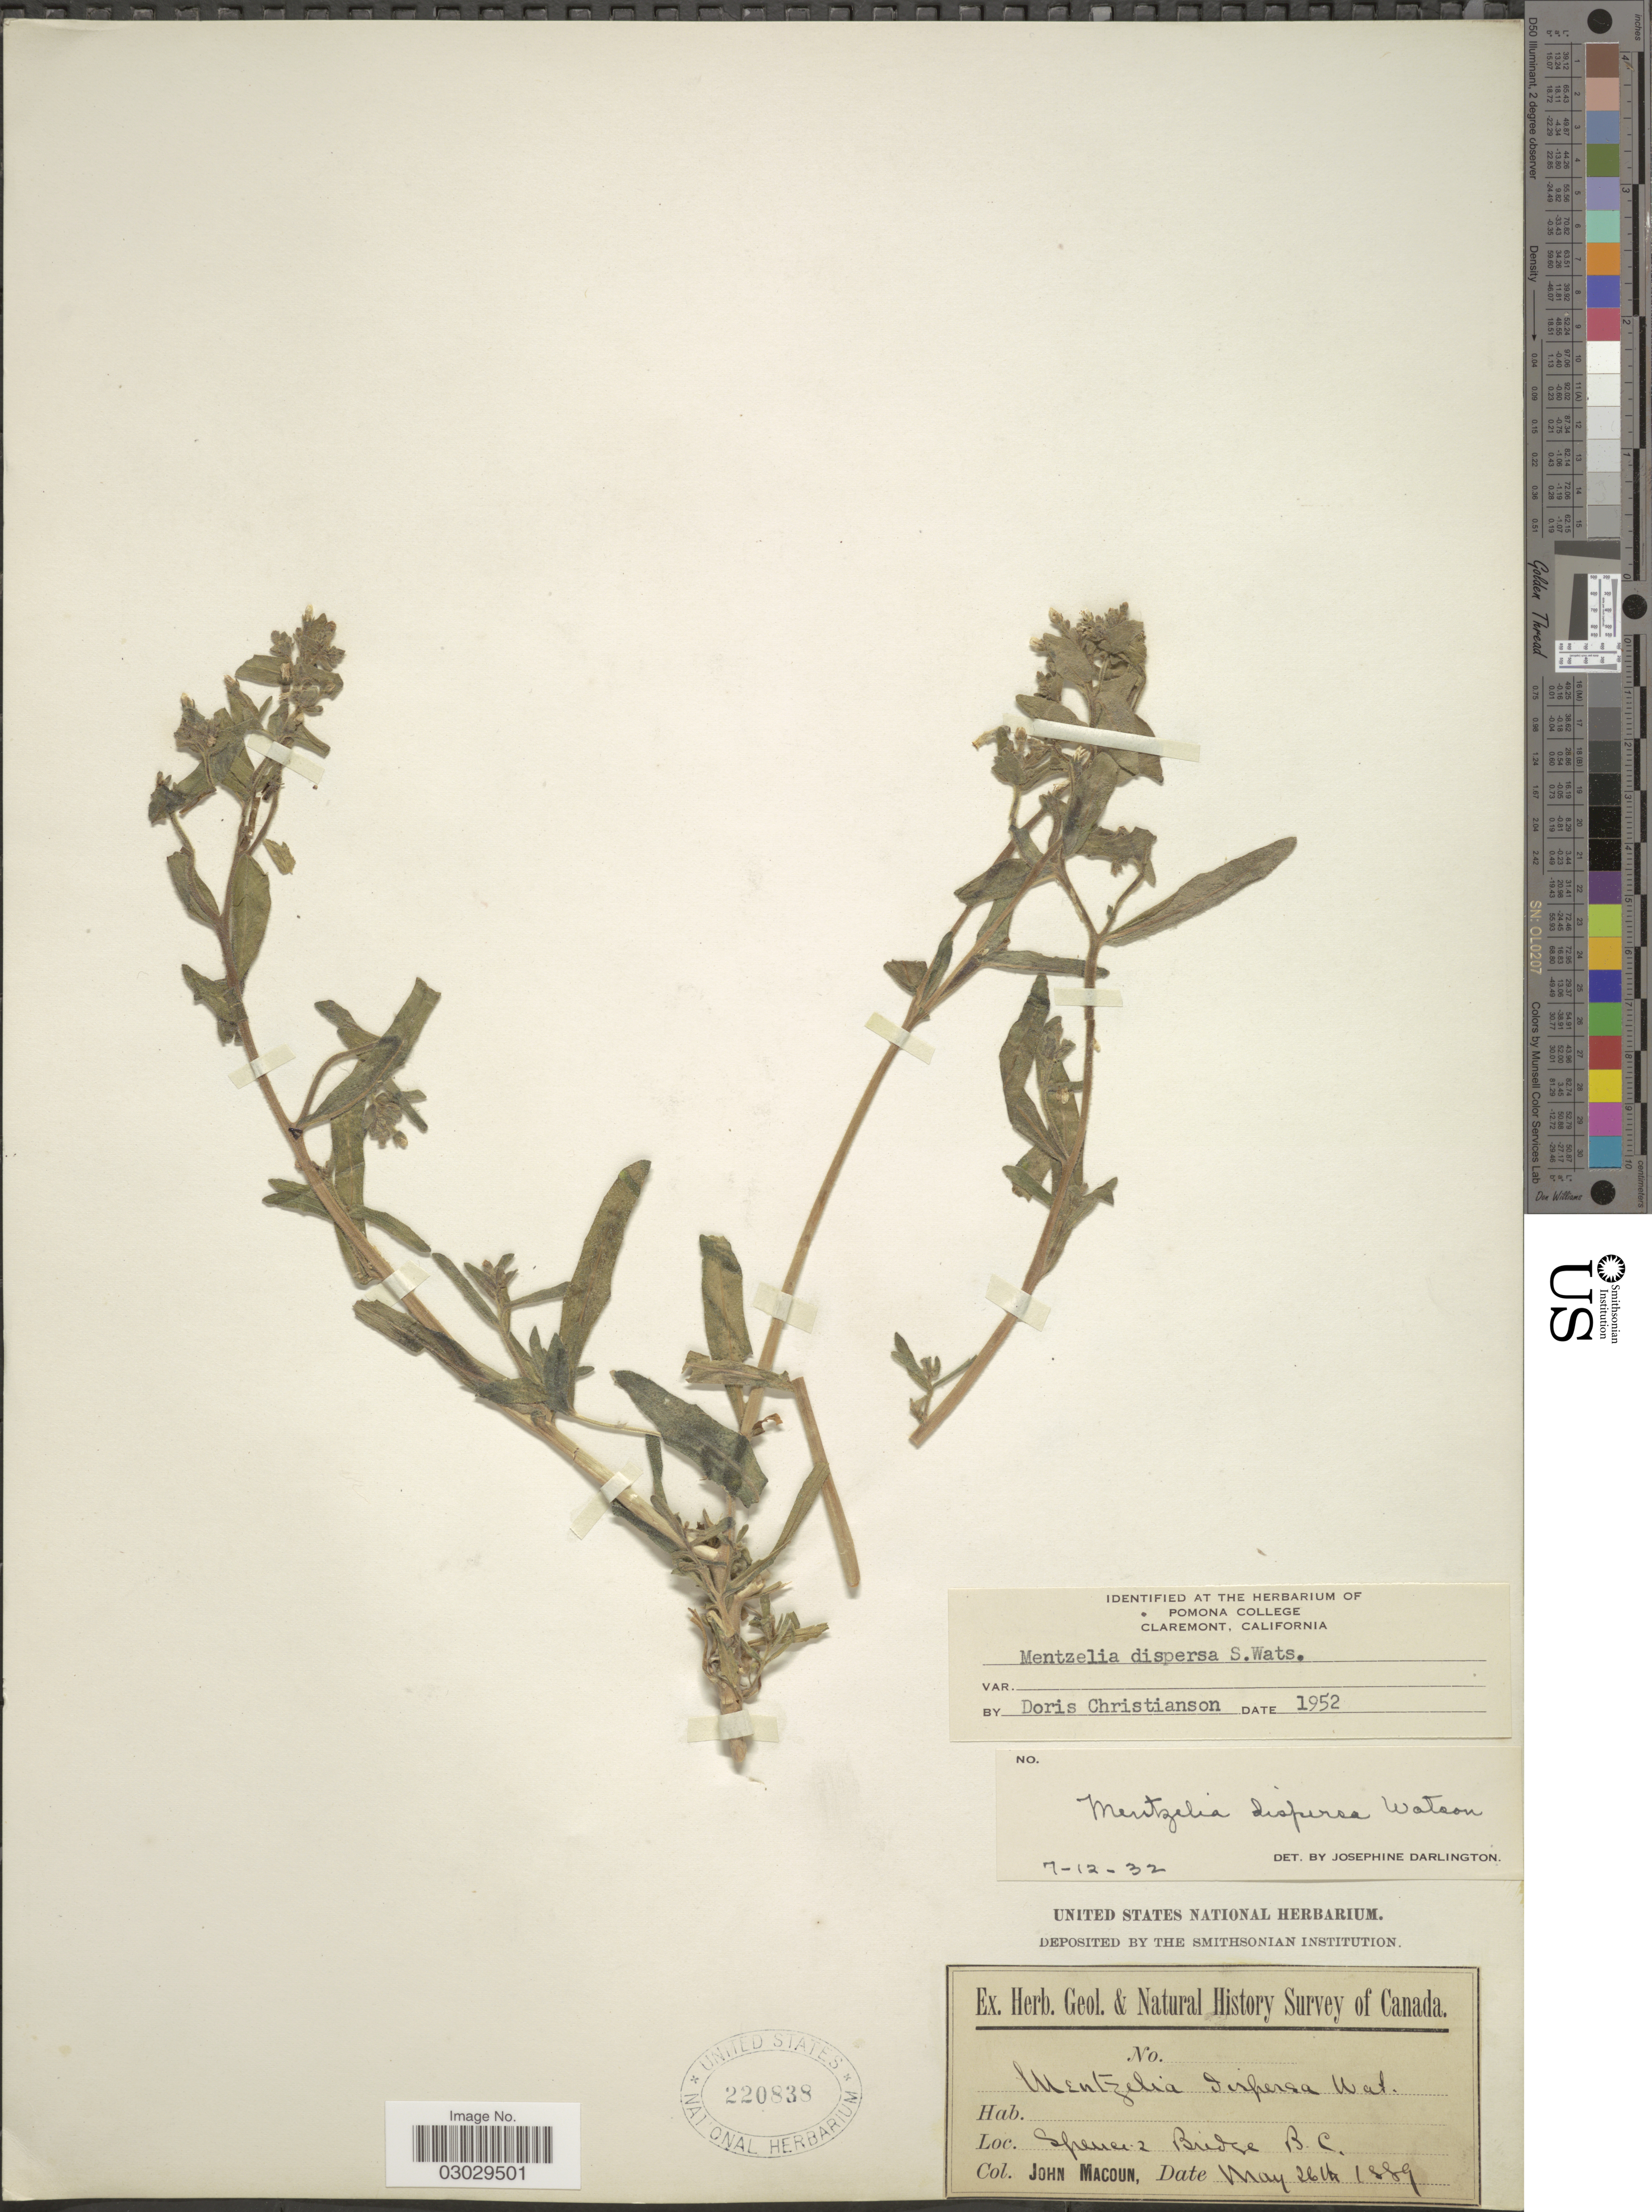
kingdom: Plantae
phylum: Tracheophyta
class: Magnoliopsida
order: Cornales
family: Loasaceae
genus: Mentzelia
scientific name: Mentzelia dispersa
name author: S. Watson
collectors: J. Macoun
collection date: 1889-05-26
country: Canada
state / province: British Columbia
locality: Spences Bridge.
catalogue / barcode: US 220838